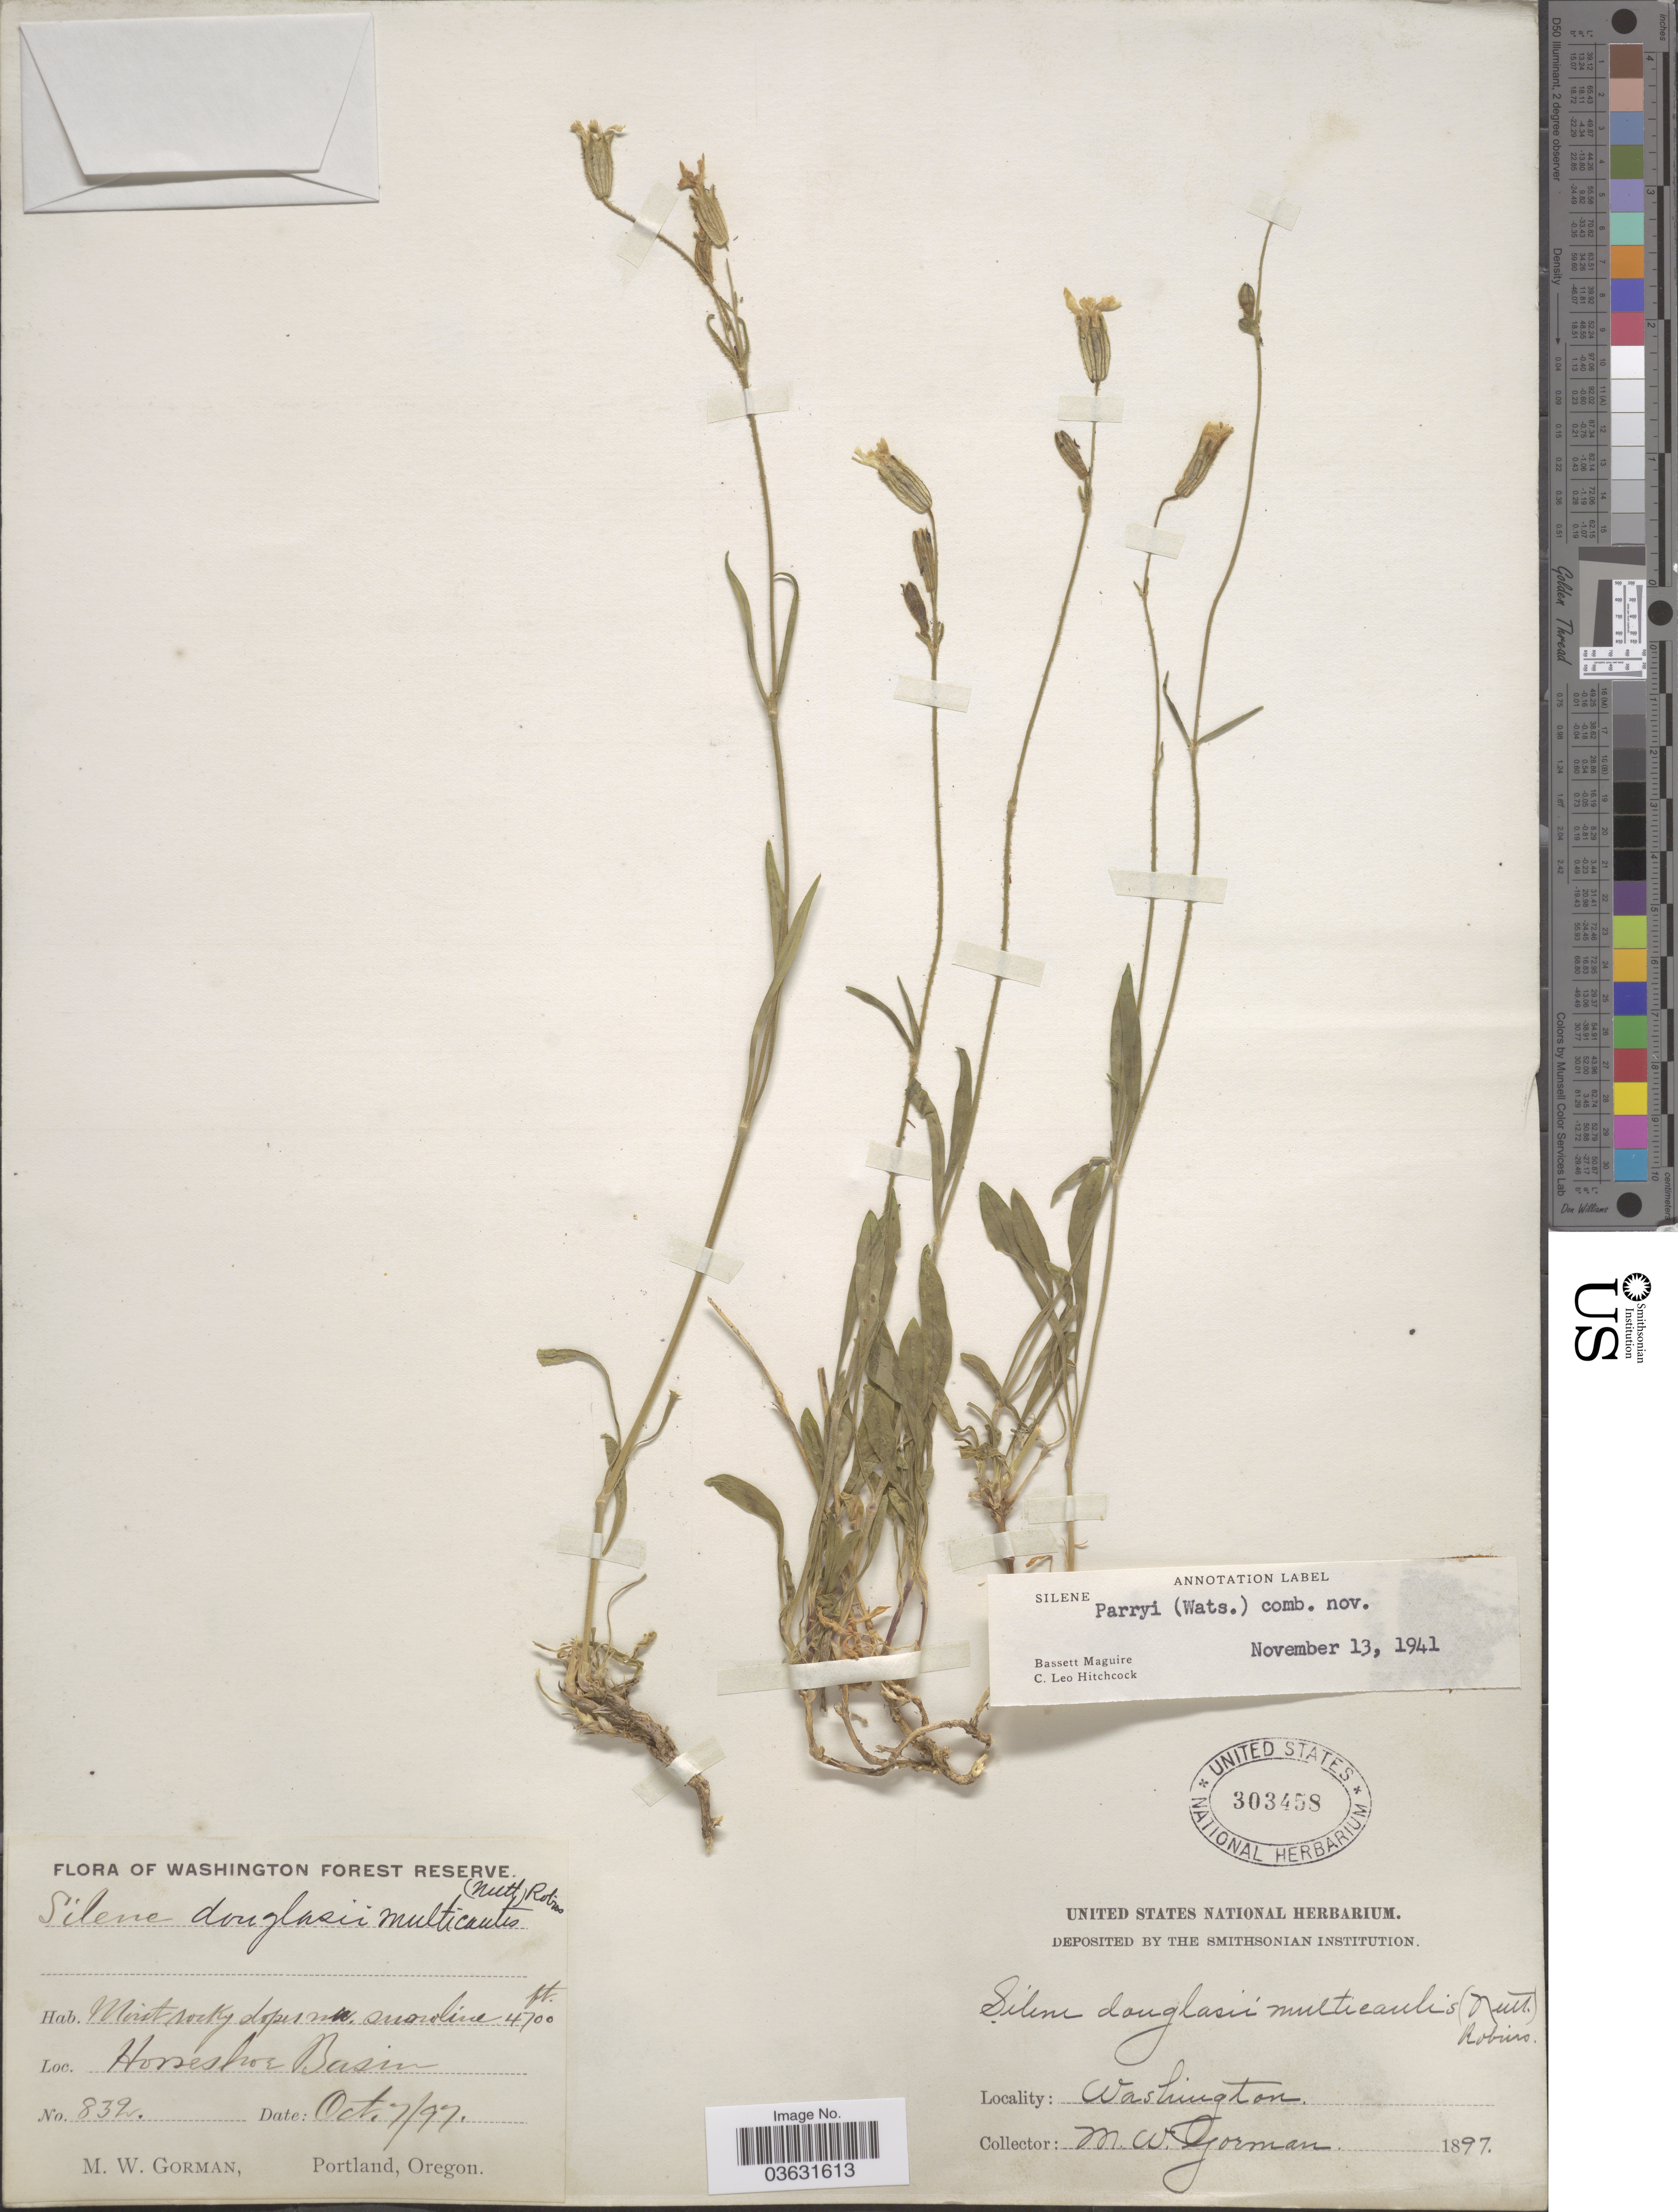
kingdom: Plantae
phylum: Tracheophyta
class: Magnoliopsida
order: Caryophyllales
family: Caryophyllaceae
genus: Silene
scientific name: Silene parryi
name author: (S. Watson) C.L. Hitchc. & Maguire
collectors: M. W. Gorman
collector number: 832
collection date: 1897-10-07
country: United States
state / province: Washington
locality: Washington Forest Reserve. Horseshoe Basin.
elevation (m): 1433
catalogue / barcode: US 303458